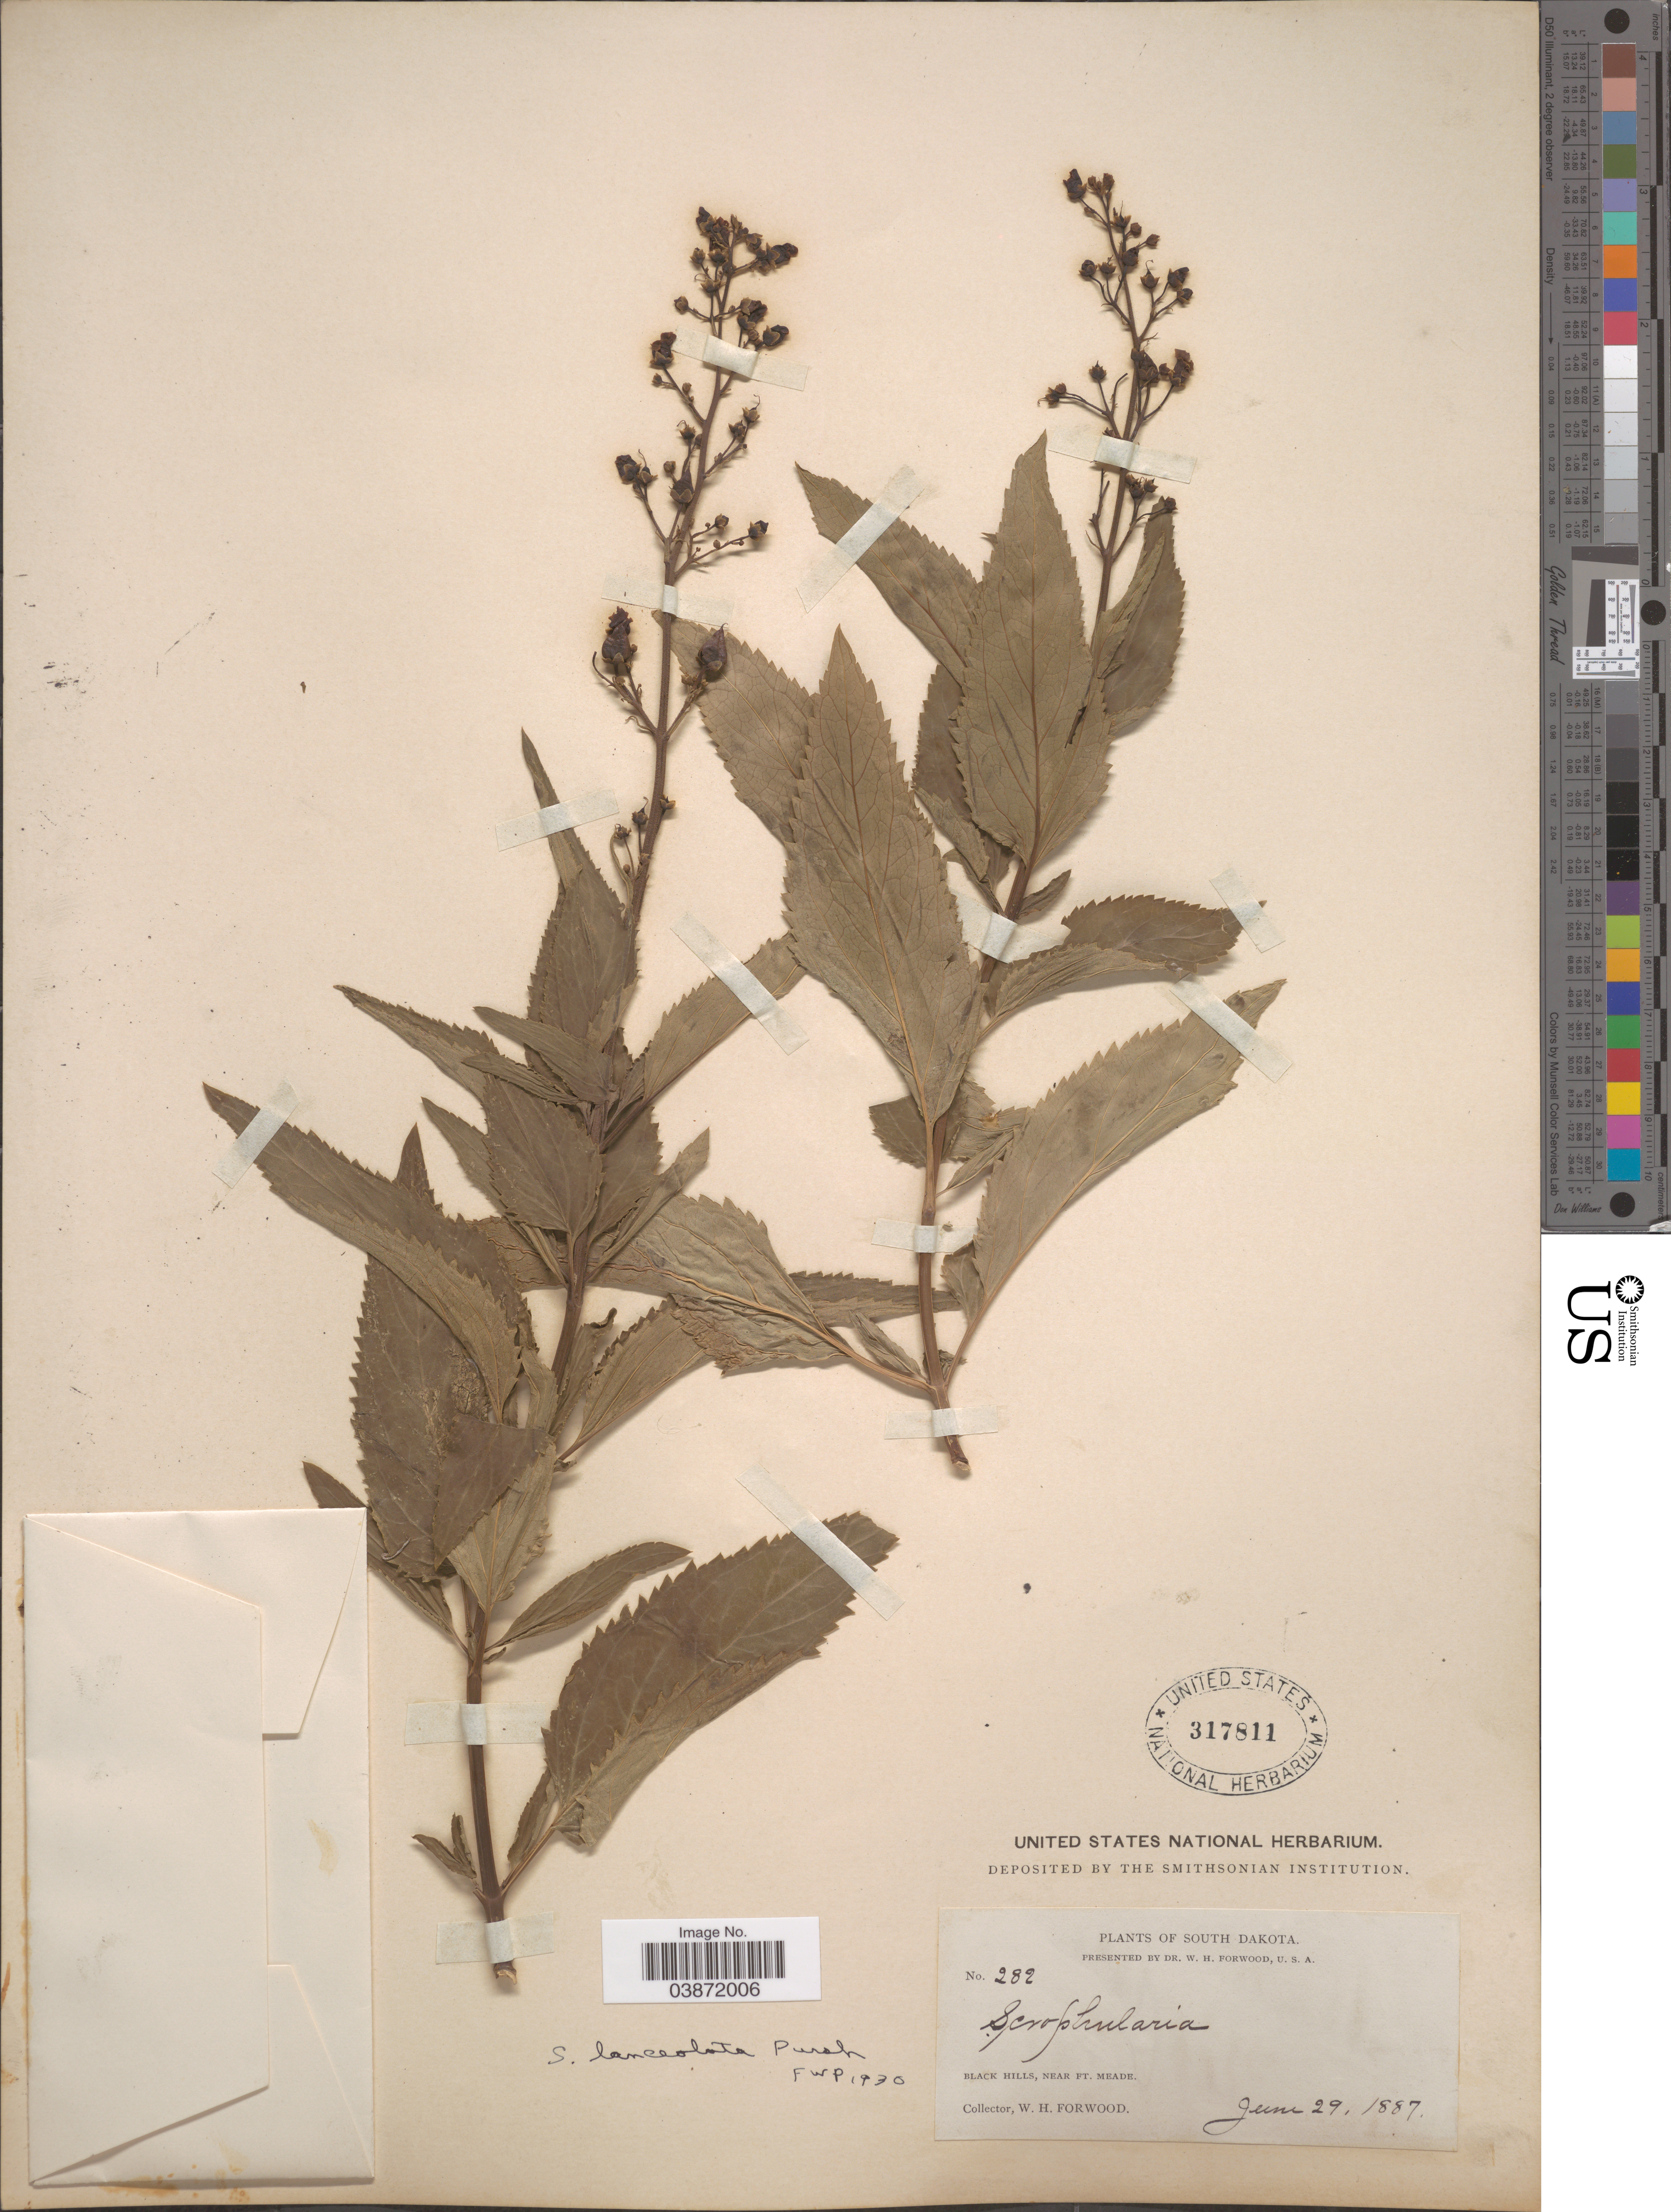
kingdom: Plantae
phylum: Tracheophyta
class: Magnoliopsida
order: Lamiales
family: Scrophulariaceae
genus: Scrophularia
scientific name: Scrophularia lanceolata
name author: Pursh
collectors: W. Forwood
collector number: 282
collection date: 1887-06-29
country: United States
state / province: South Dakota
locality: Black Hills, near Ft. Meade.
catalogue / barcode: US 317811